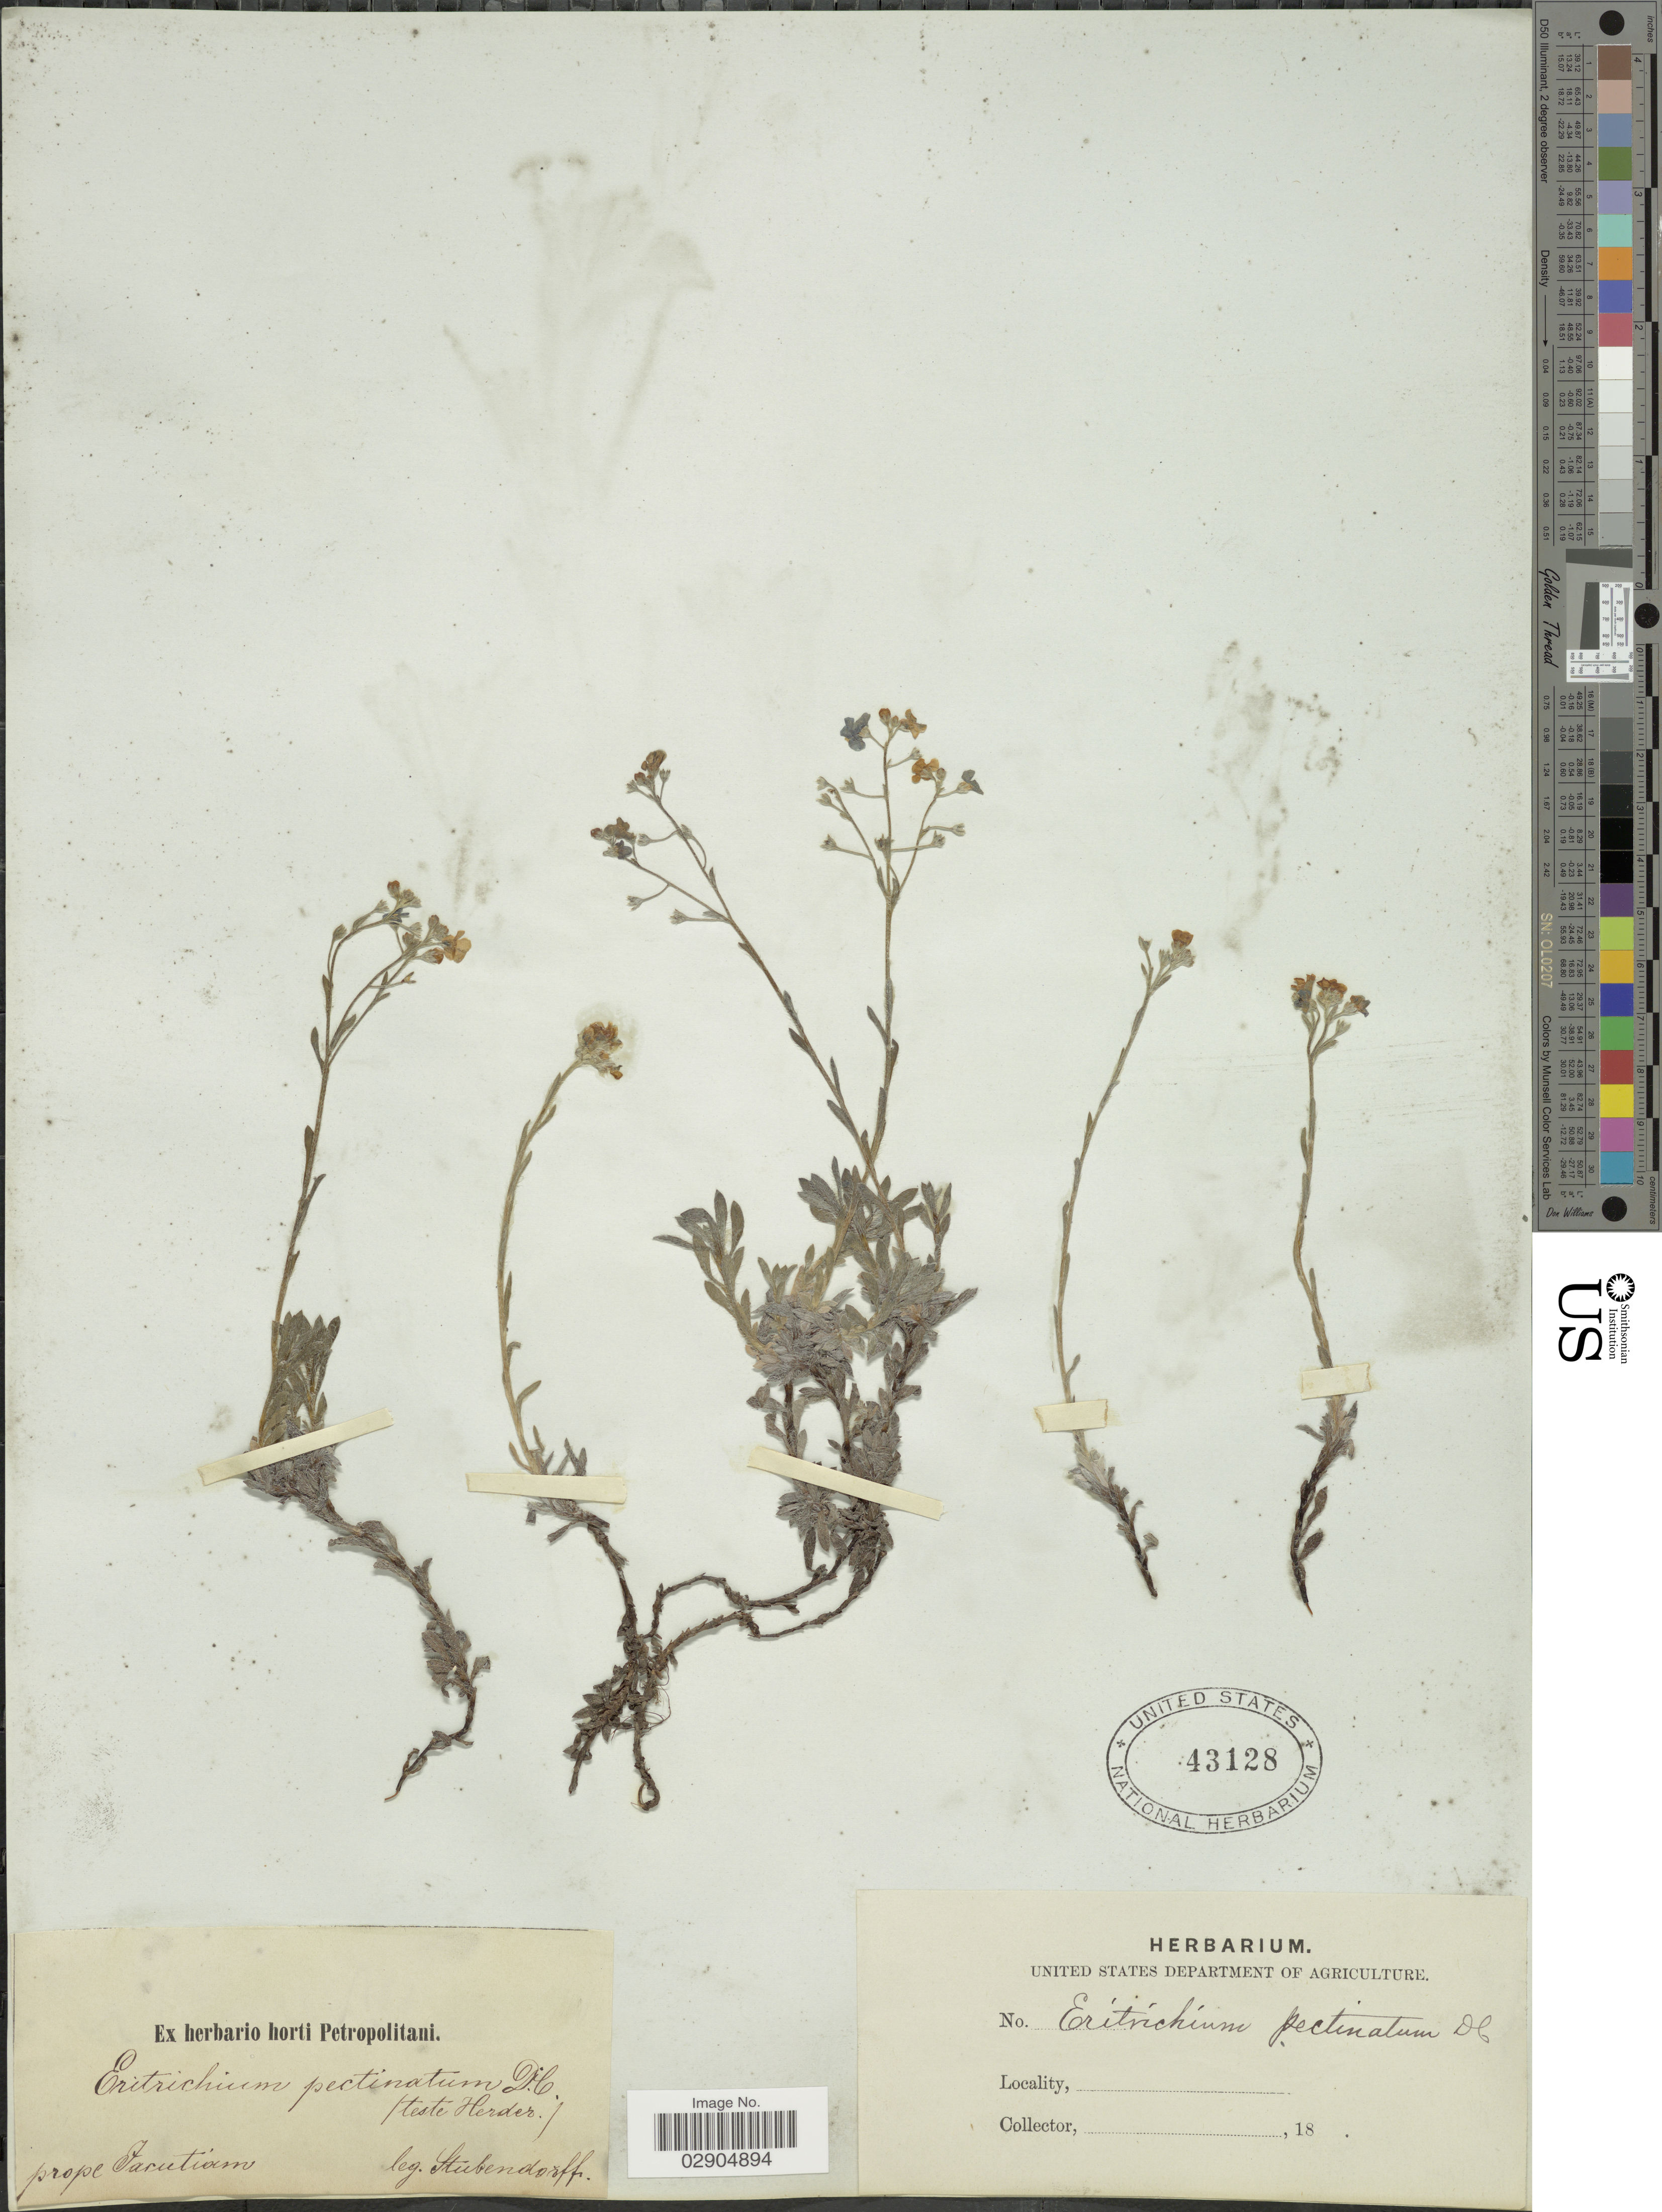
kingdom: Plantae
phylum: Tracheophyta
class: Magnoliopsida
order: Boraginales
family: Boraginaceae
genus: Eritrichium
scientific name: Eritrichium pectinatum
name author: (Pall.) DC.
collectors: -. Stubendorff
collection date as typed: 18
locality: Prope Farutiam.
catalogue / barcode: US 43128